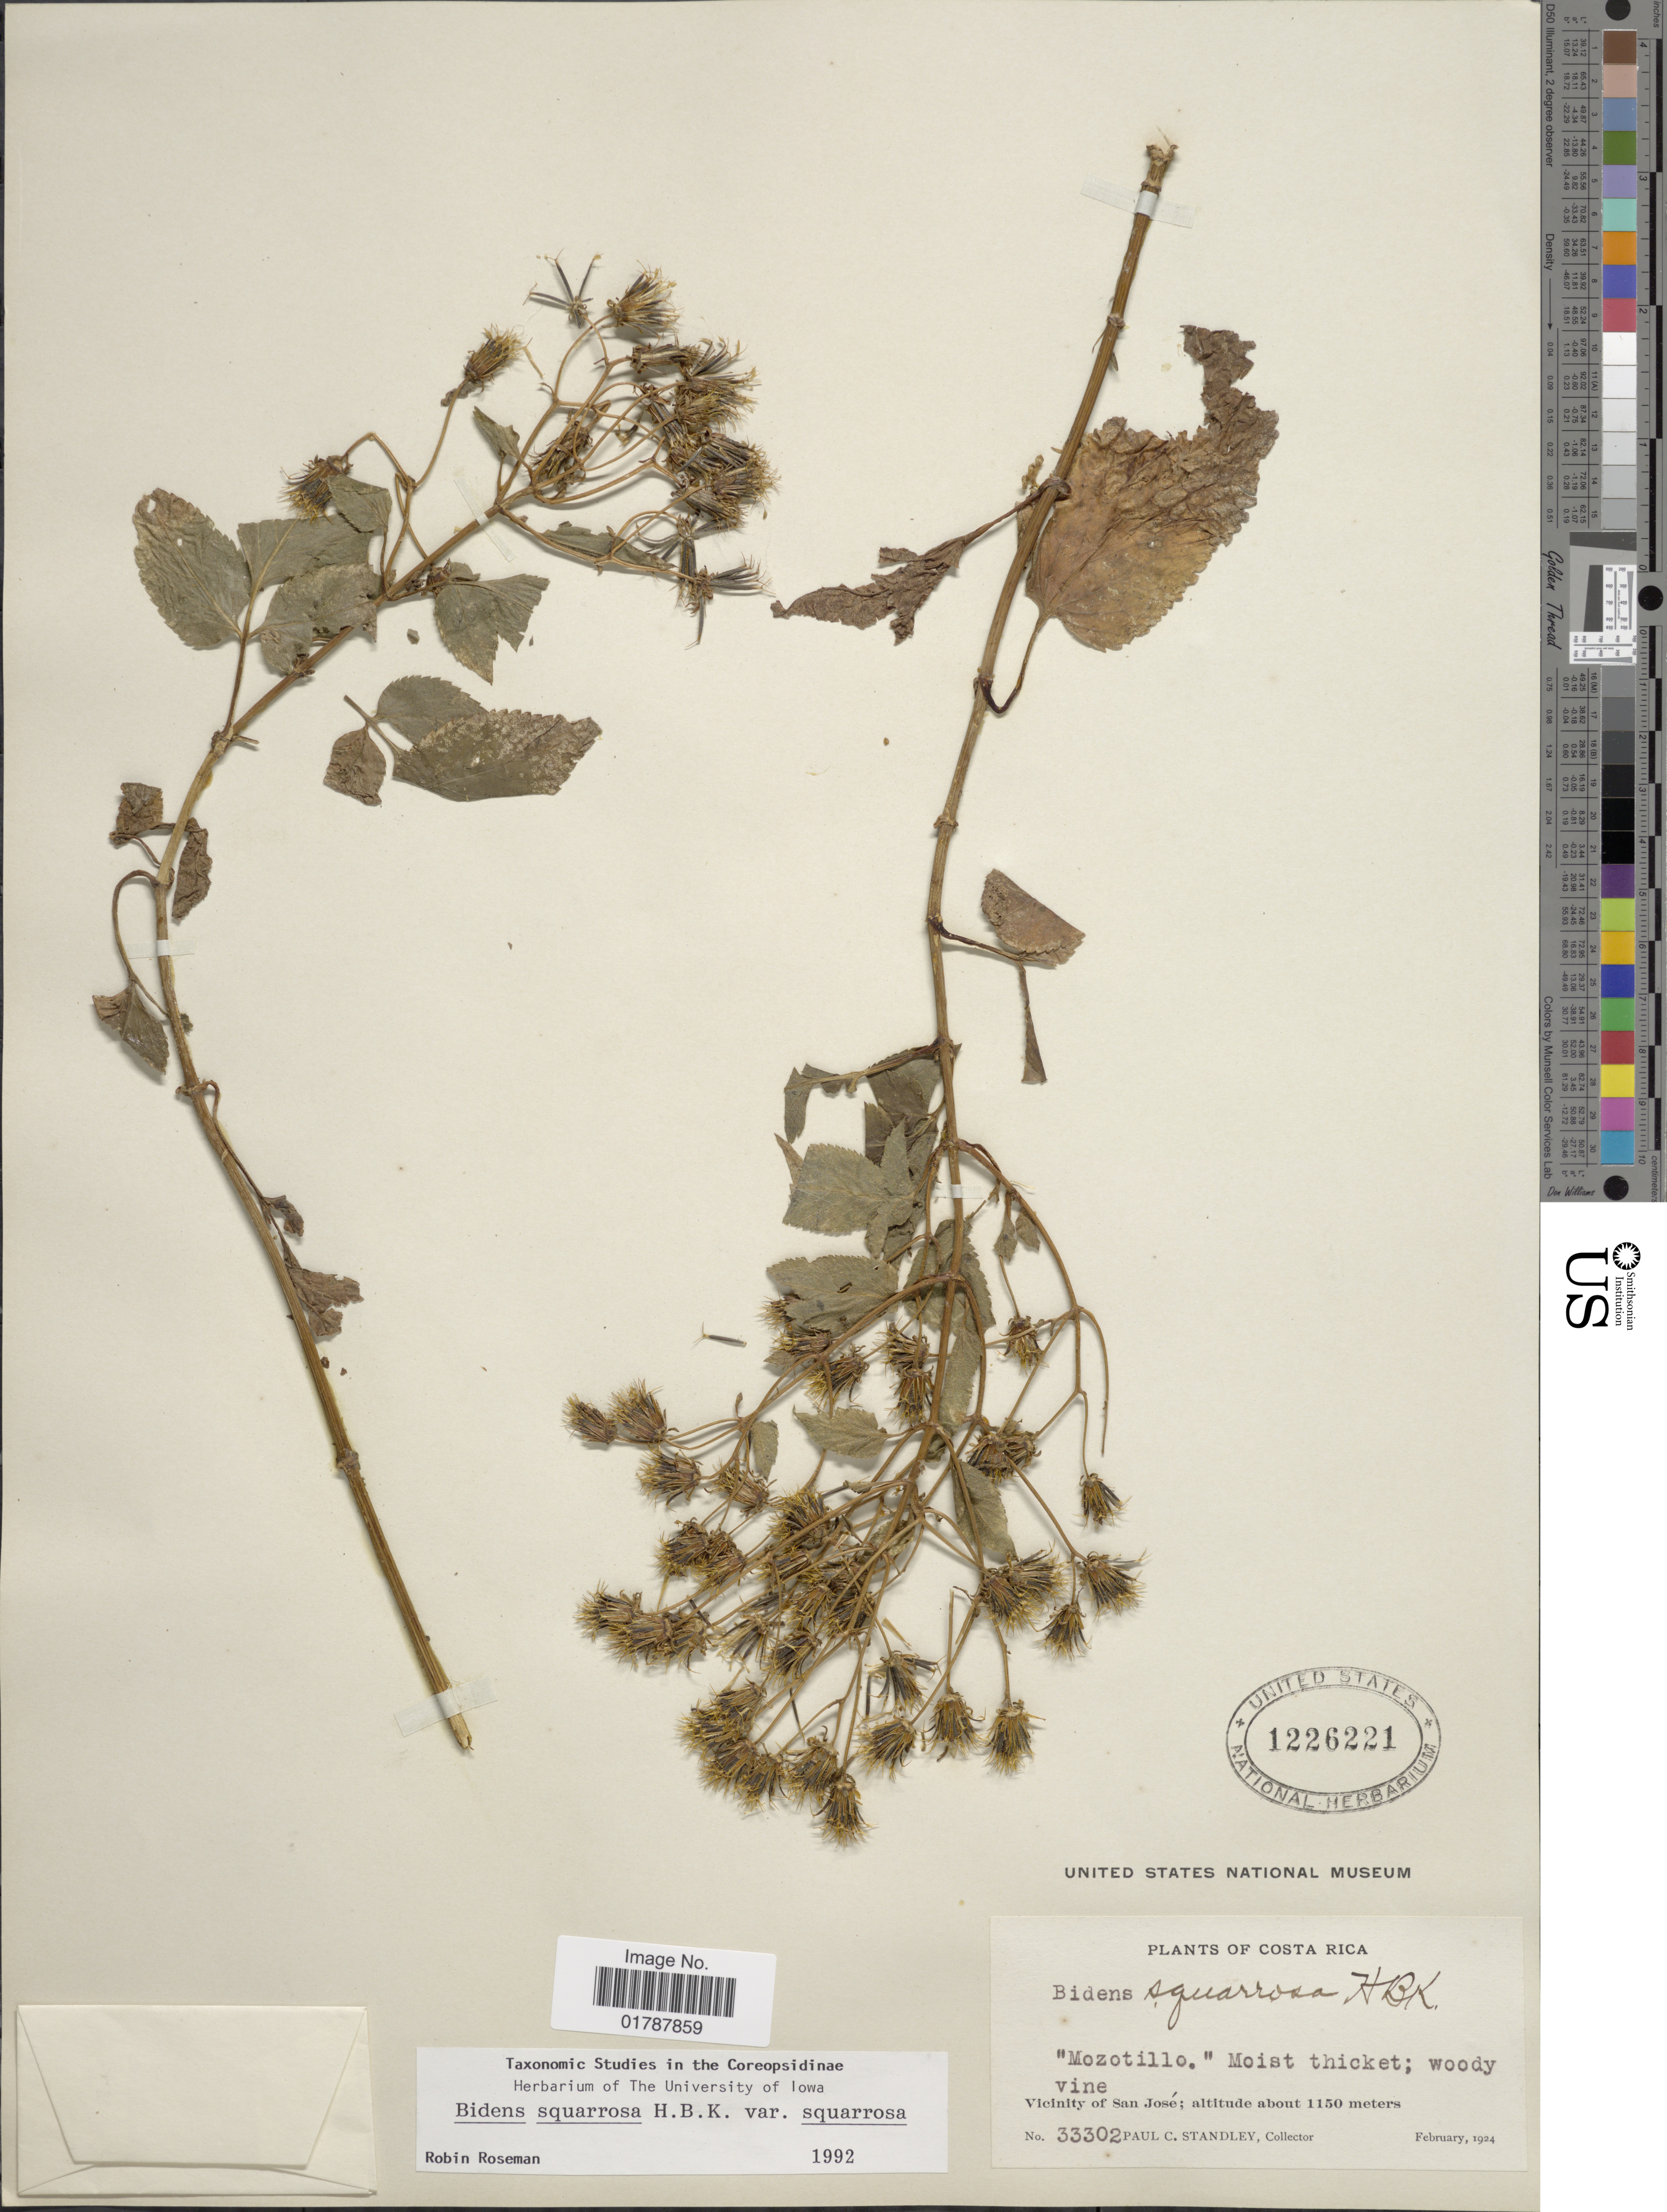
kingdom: Plantae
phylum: Tracheophyta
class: Magnoliopsida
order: Asterales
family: Asteraceae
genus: Bidens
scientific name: Bidens squarrosa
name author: Kunth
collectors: P. C. Standley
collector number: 33302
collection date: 1924-02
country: Costa Rica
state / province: San José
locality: Vicinity of San Jose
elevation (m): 1150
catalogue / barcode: US 1226221